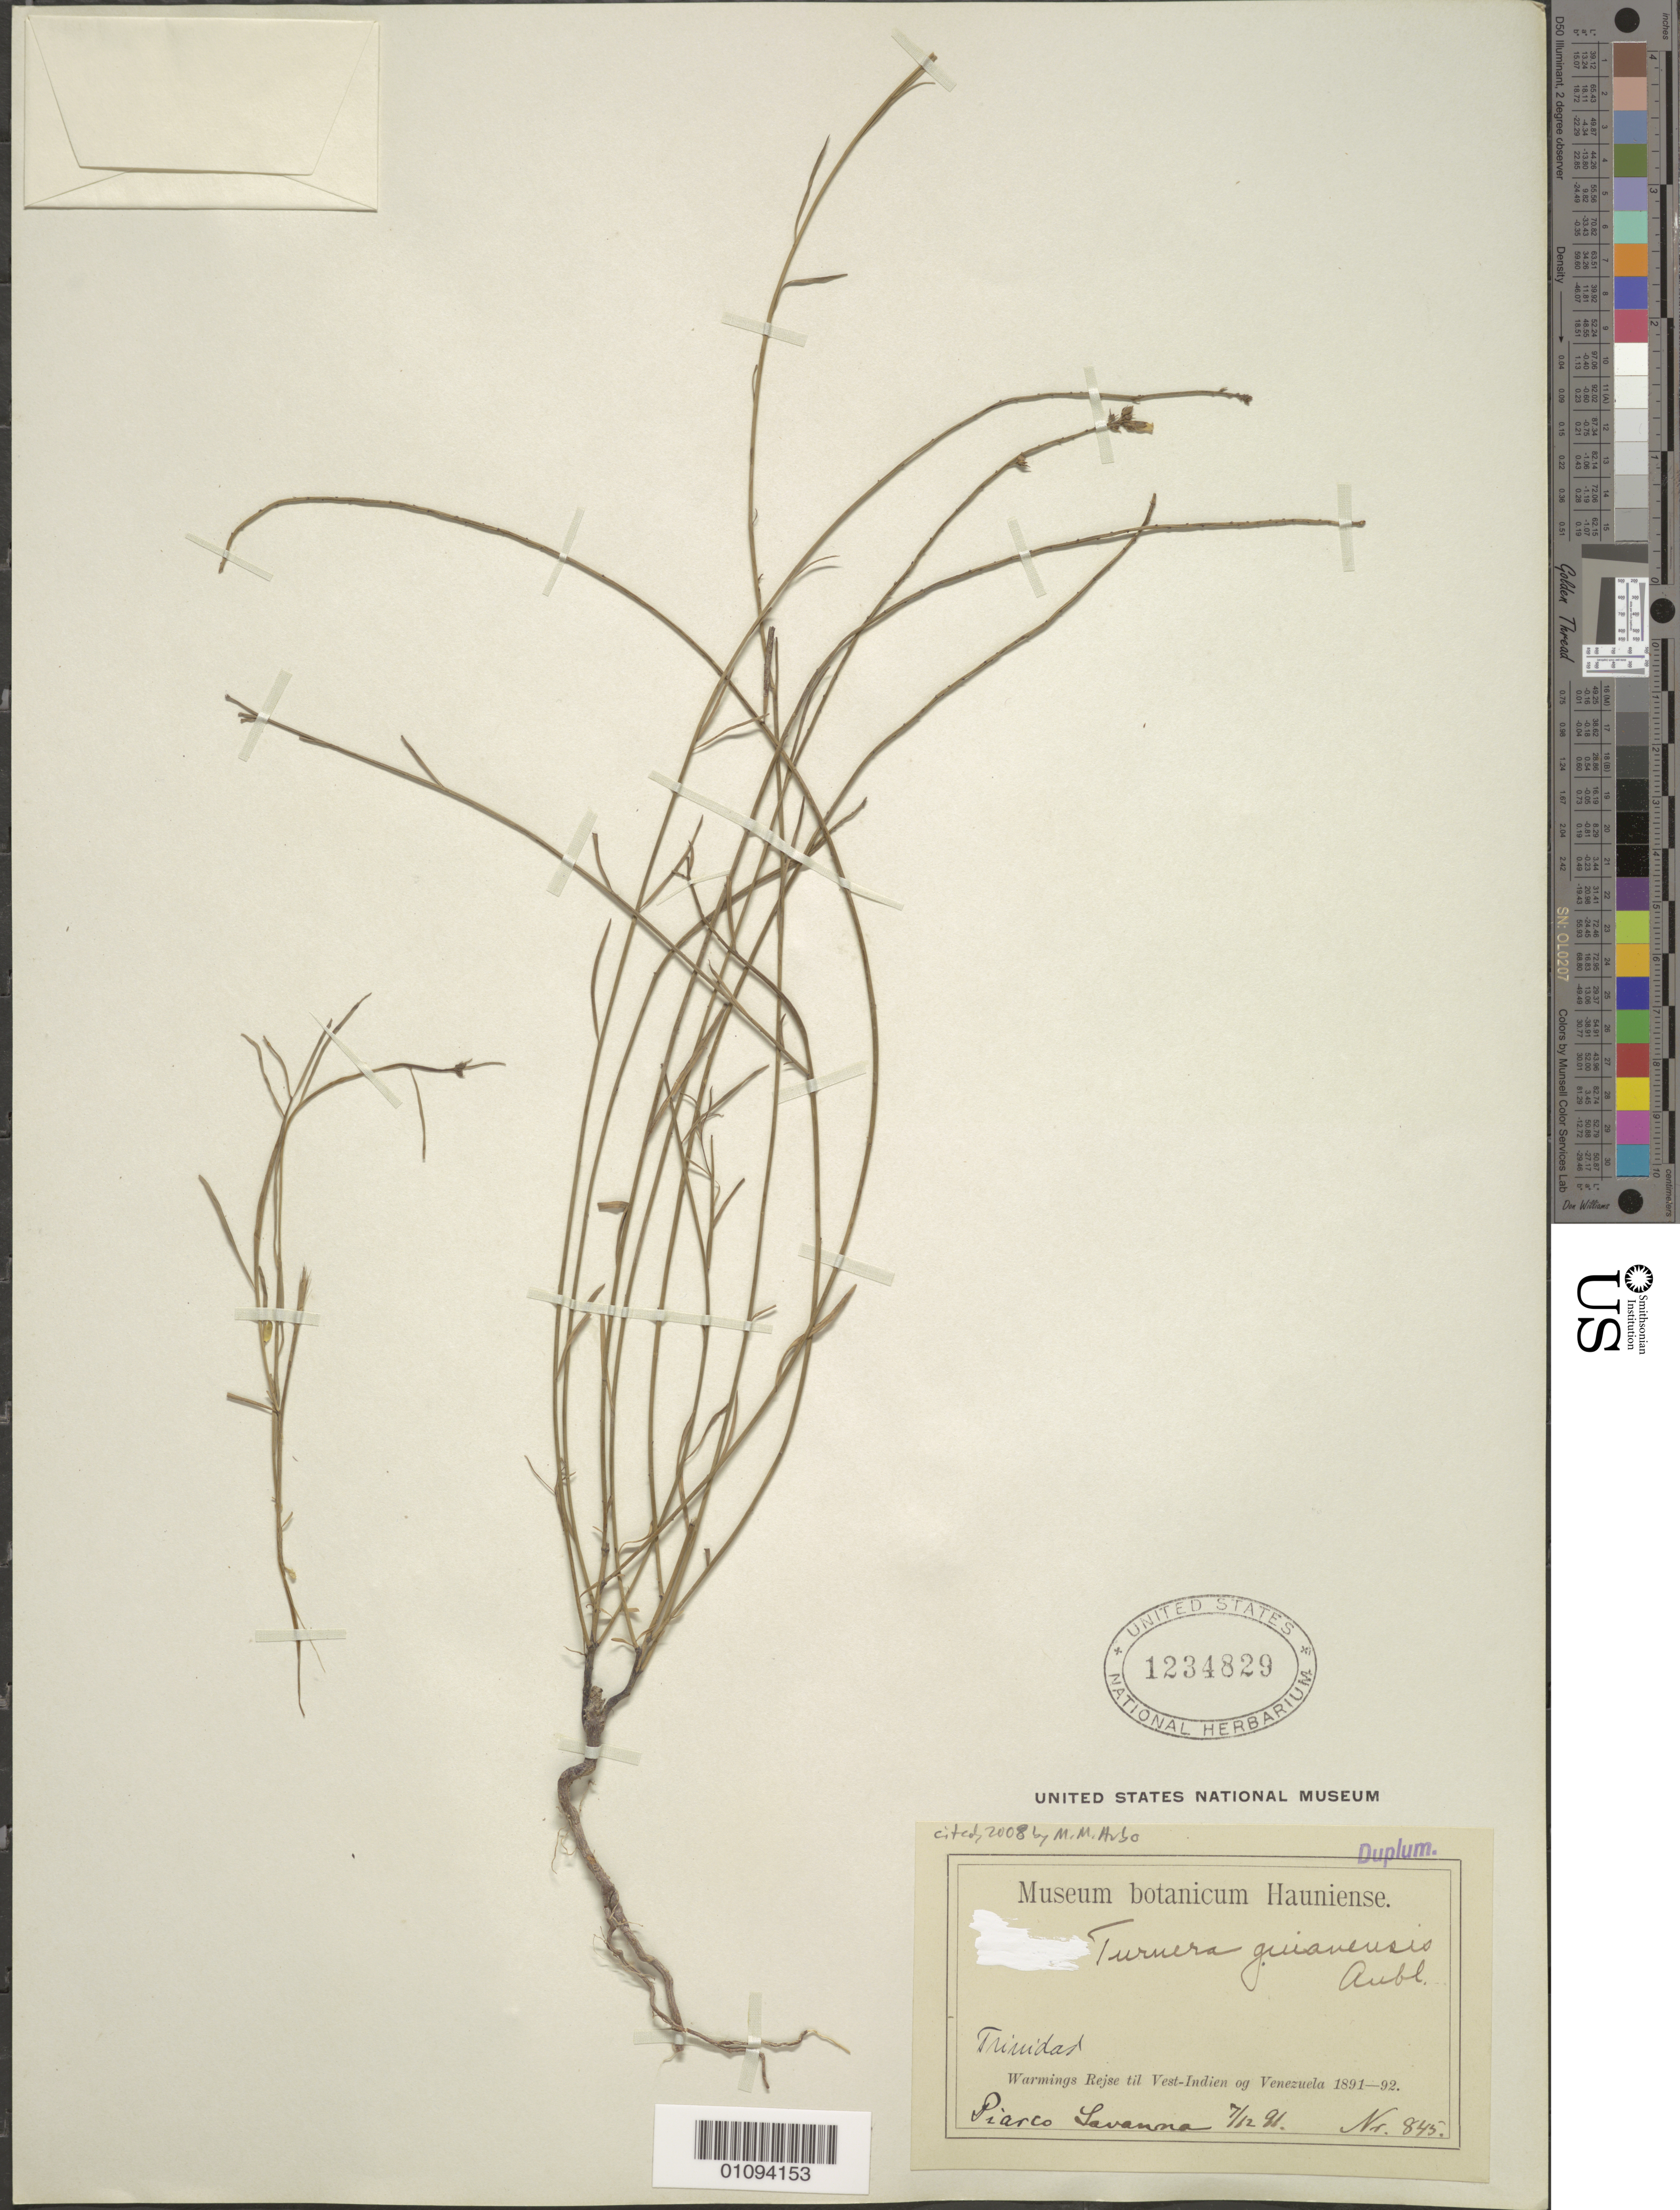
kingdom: Plantae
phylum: Tracheophyta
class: Magnoliopsida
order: Malpighiales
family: Turneraceae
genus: Turnera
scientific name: Turnera guianensis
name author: Aubl.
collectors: ex Mus. Bot. Hauniense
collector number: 845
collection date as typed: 12 Jul 1891 or 07 Dec 1891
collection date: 1891-07-12 or 1891-12-07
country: Trinidad and Tobago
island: Trinidad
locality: Piarco Savanna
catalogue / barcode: US 1234829